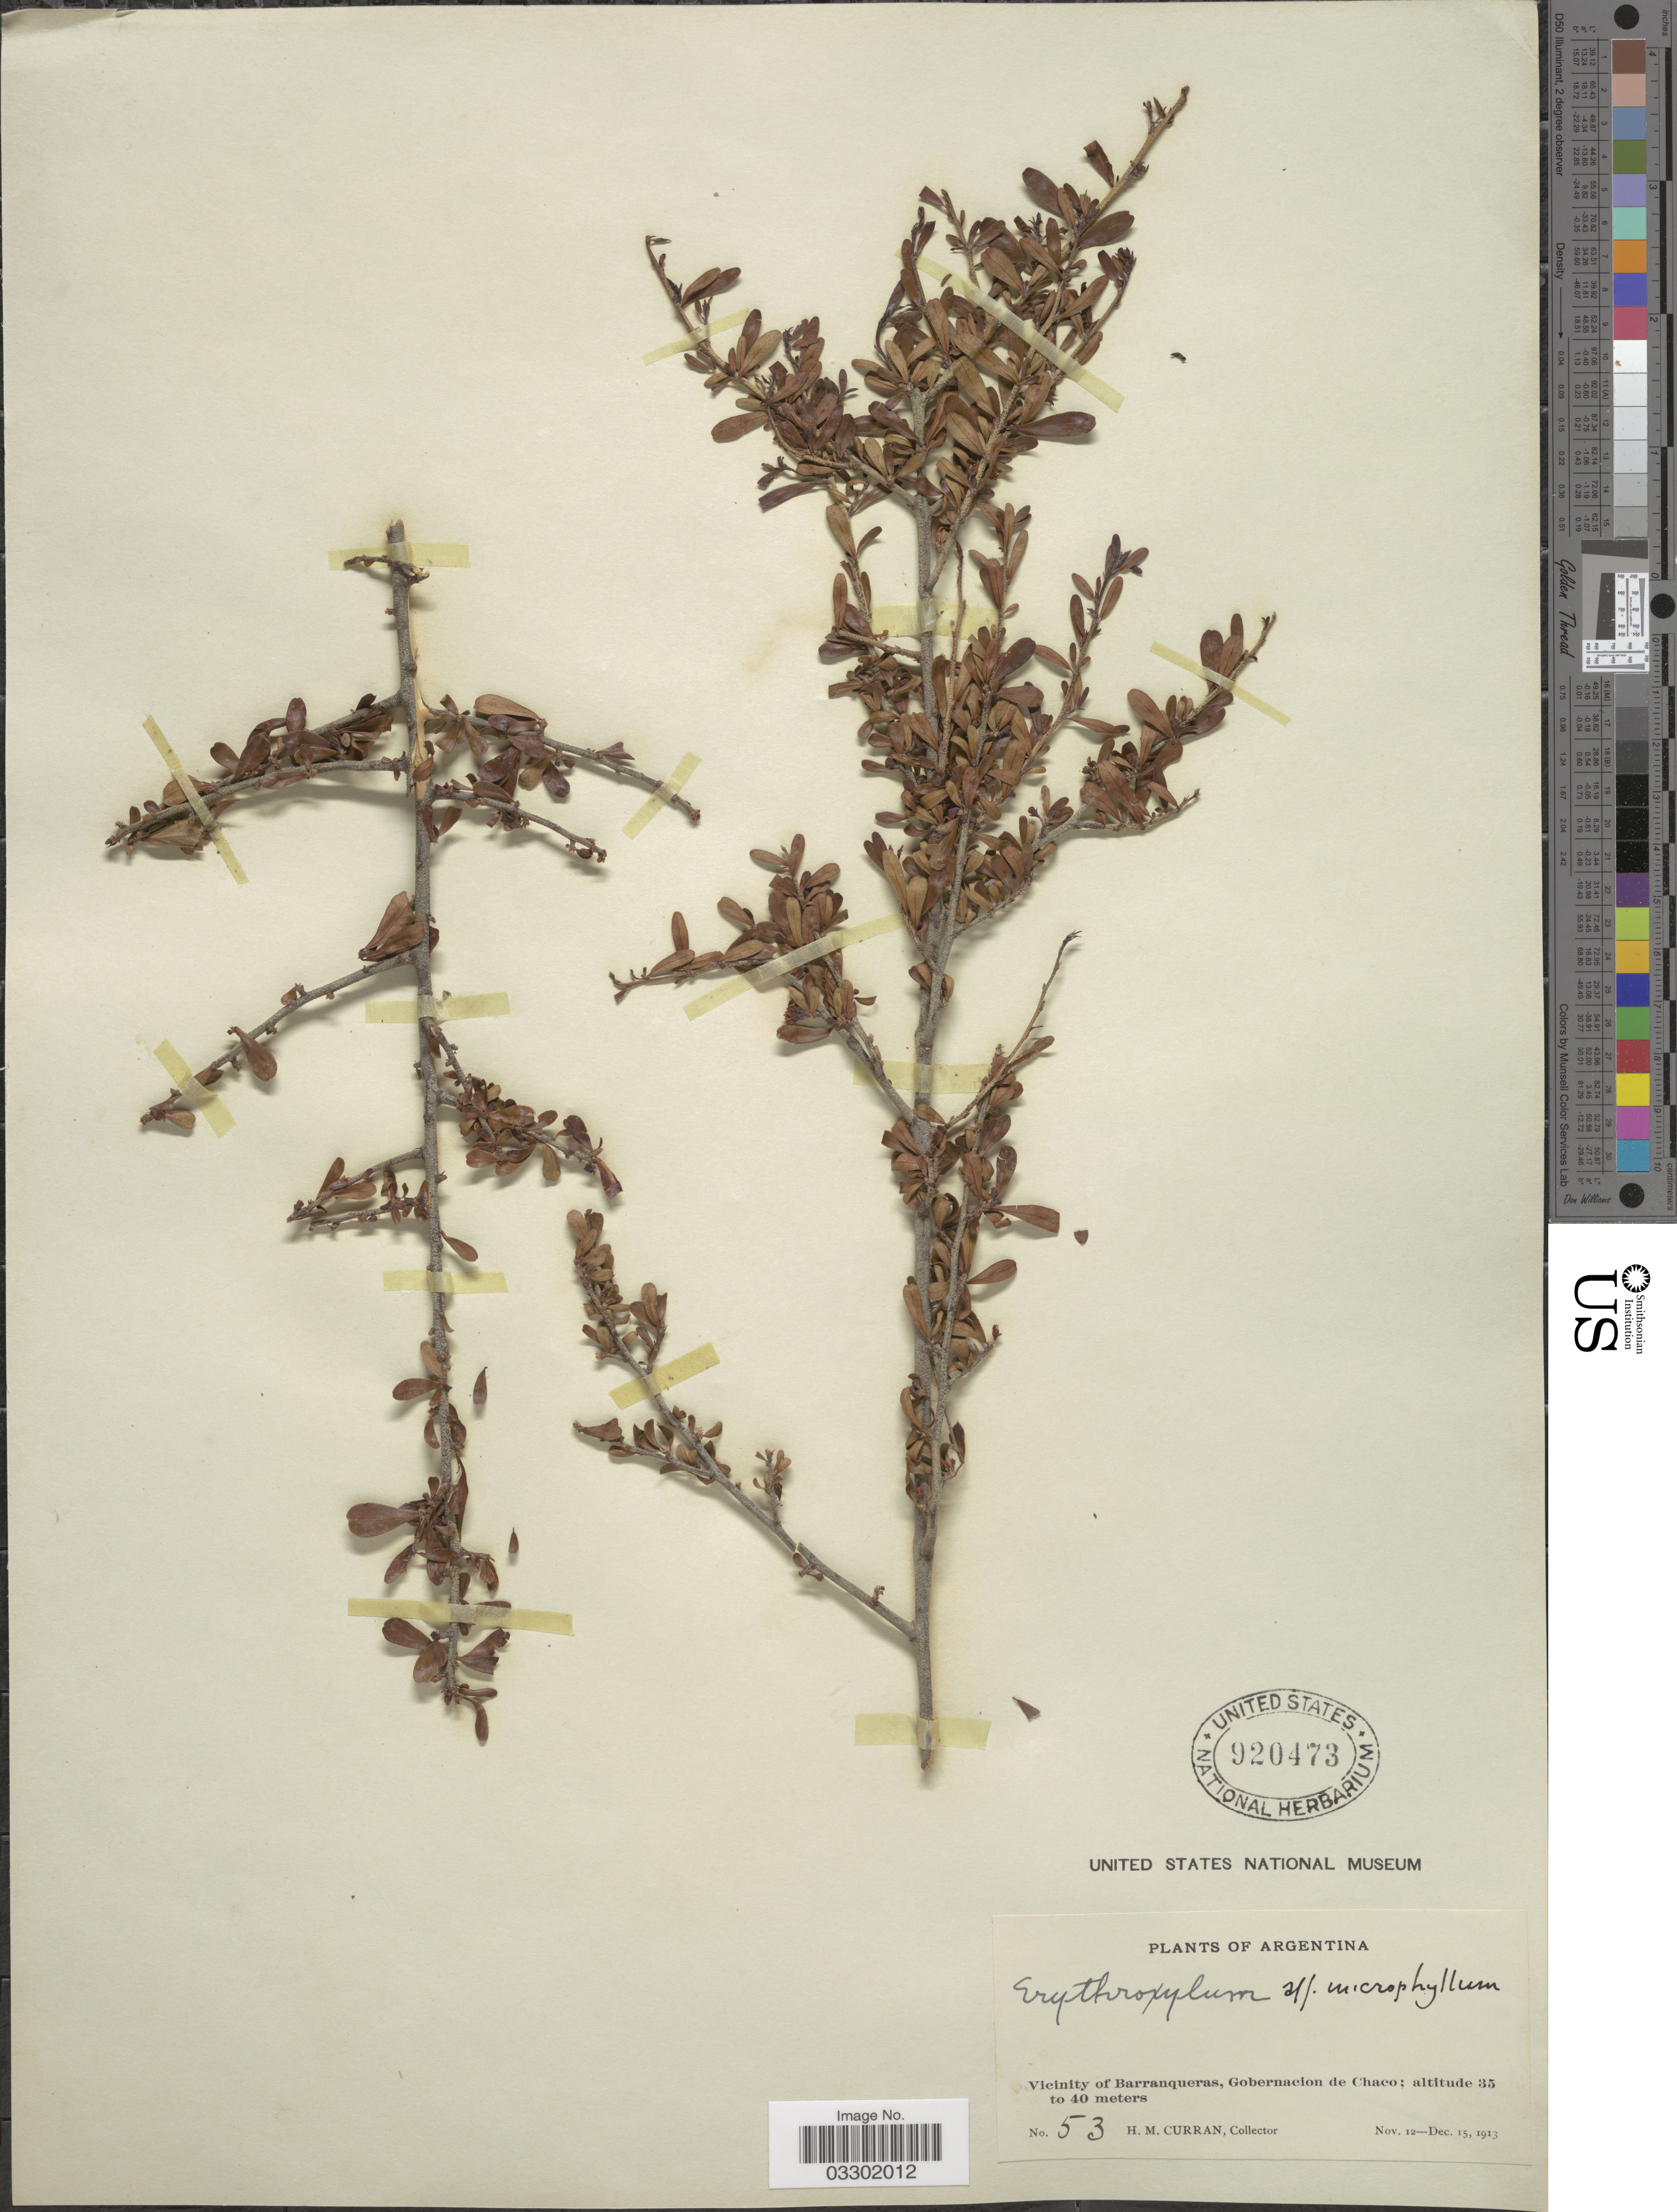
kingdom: Plantae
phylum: Tracheophyta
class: Magnoliopsida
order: Malpighiales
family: Erythroxylaceae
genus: Erythroxylum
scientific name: Erythroxylum microphyllum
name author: A. St.-Hil.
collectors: H. M. Curran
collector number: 53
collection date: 1913-11-12/1913-12-15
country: Argentina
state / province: Chaco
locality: Vicinity of Barranqueras, Gobernacion de Chaco.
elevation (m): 35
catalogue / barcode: US 920473